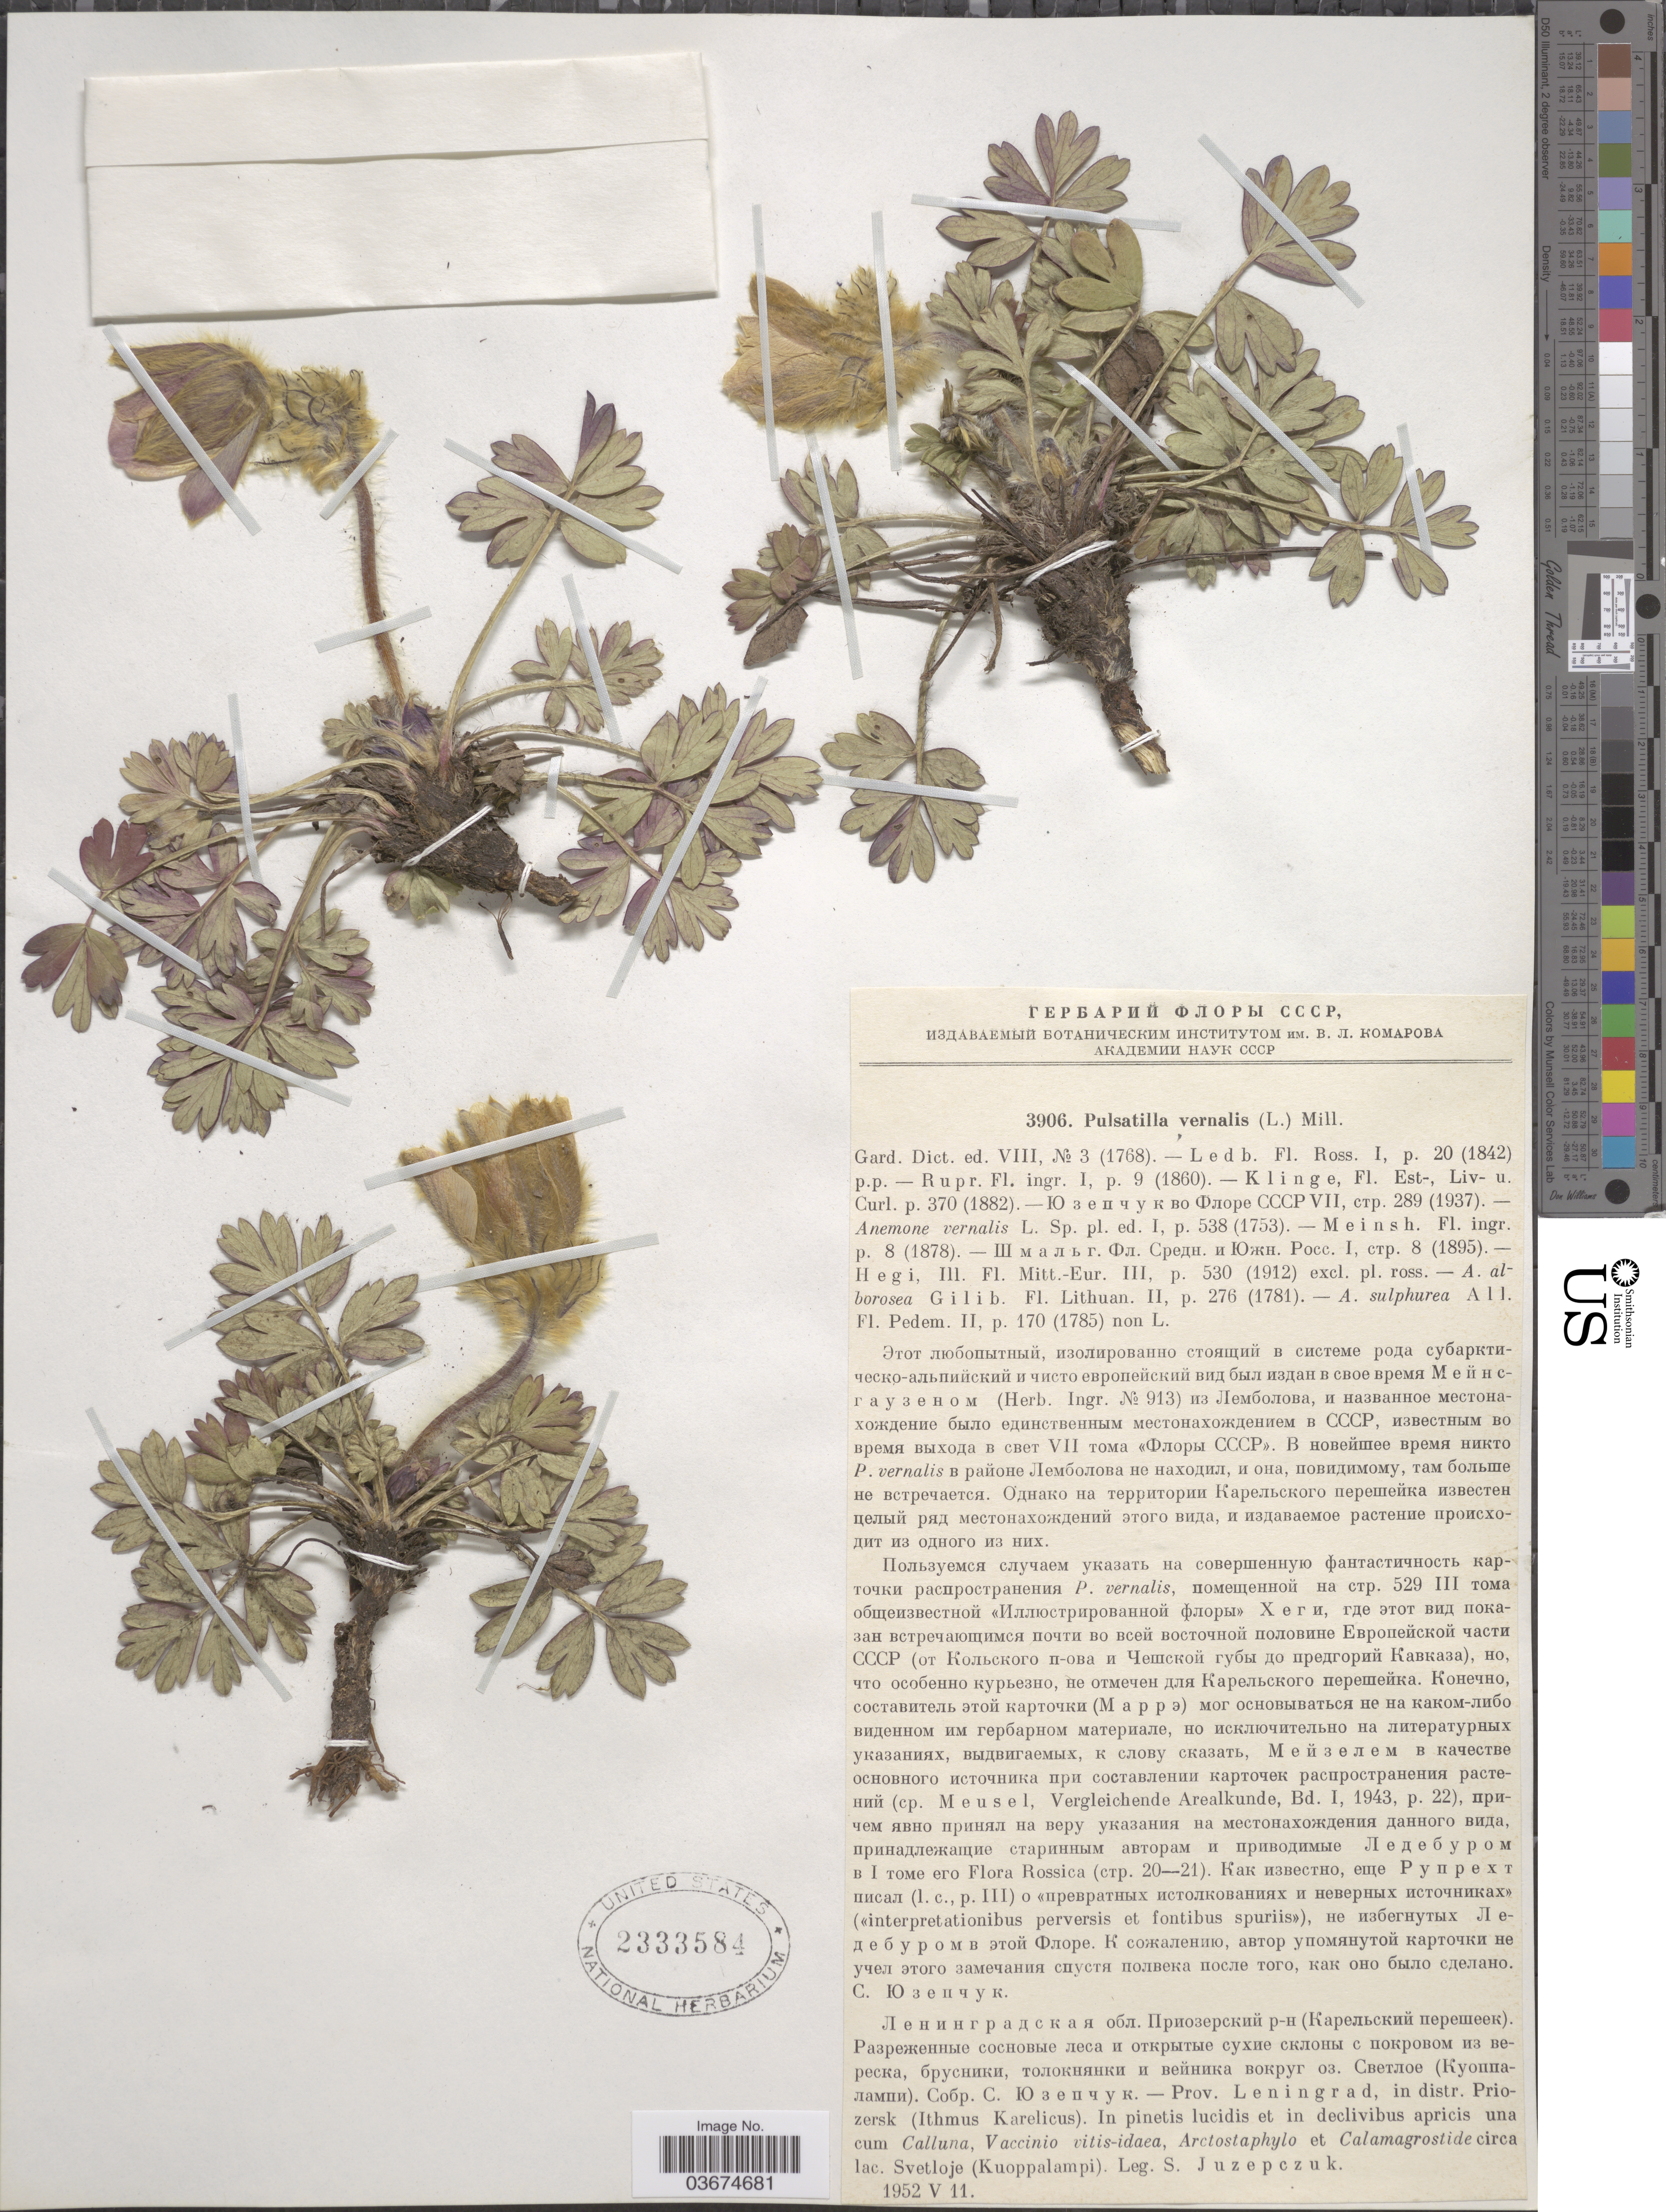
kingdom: Plantae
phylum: Tracheophyta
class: Magnoliopsida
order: Ranunculales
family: Ranunculaceae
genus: Pulsatilla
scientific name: Pulsatilla vernalis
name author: (L.) Mill.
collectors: S. V. Juzepczuk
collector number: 3906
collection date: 1952-05-11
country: Russian Federation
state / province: Leningrad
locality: Prov. Leningrad, in distr. Priozersk (Isthmus Karelicus). In pinetis lucidis et in declivibus apricis una cum Calluna, Vaccino vitis-idaea, Arctostaphylo et Calamagrostide circa lac. Svetloje (Kuoppalampi).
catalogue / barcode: US 2333584